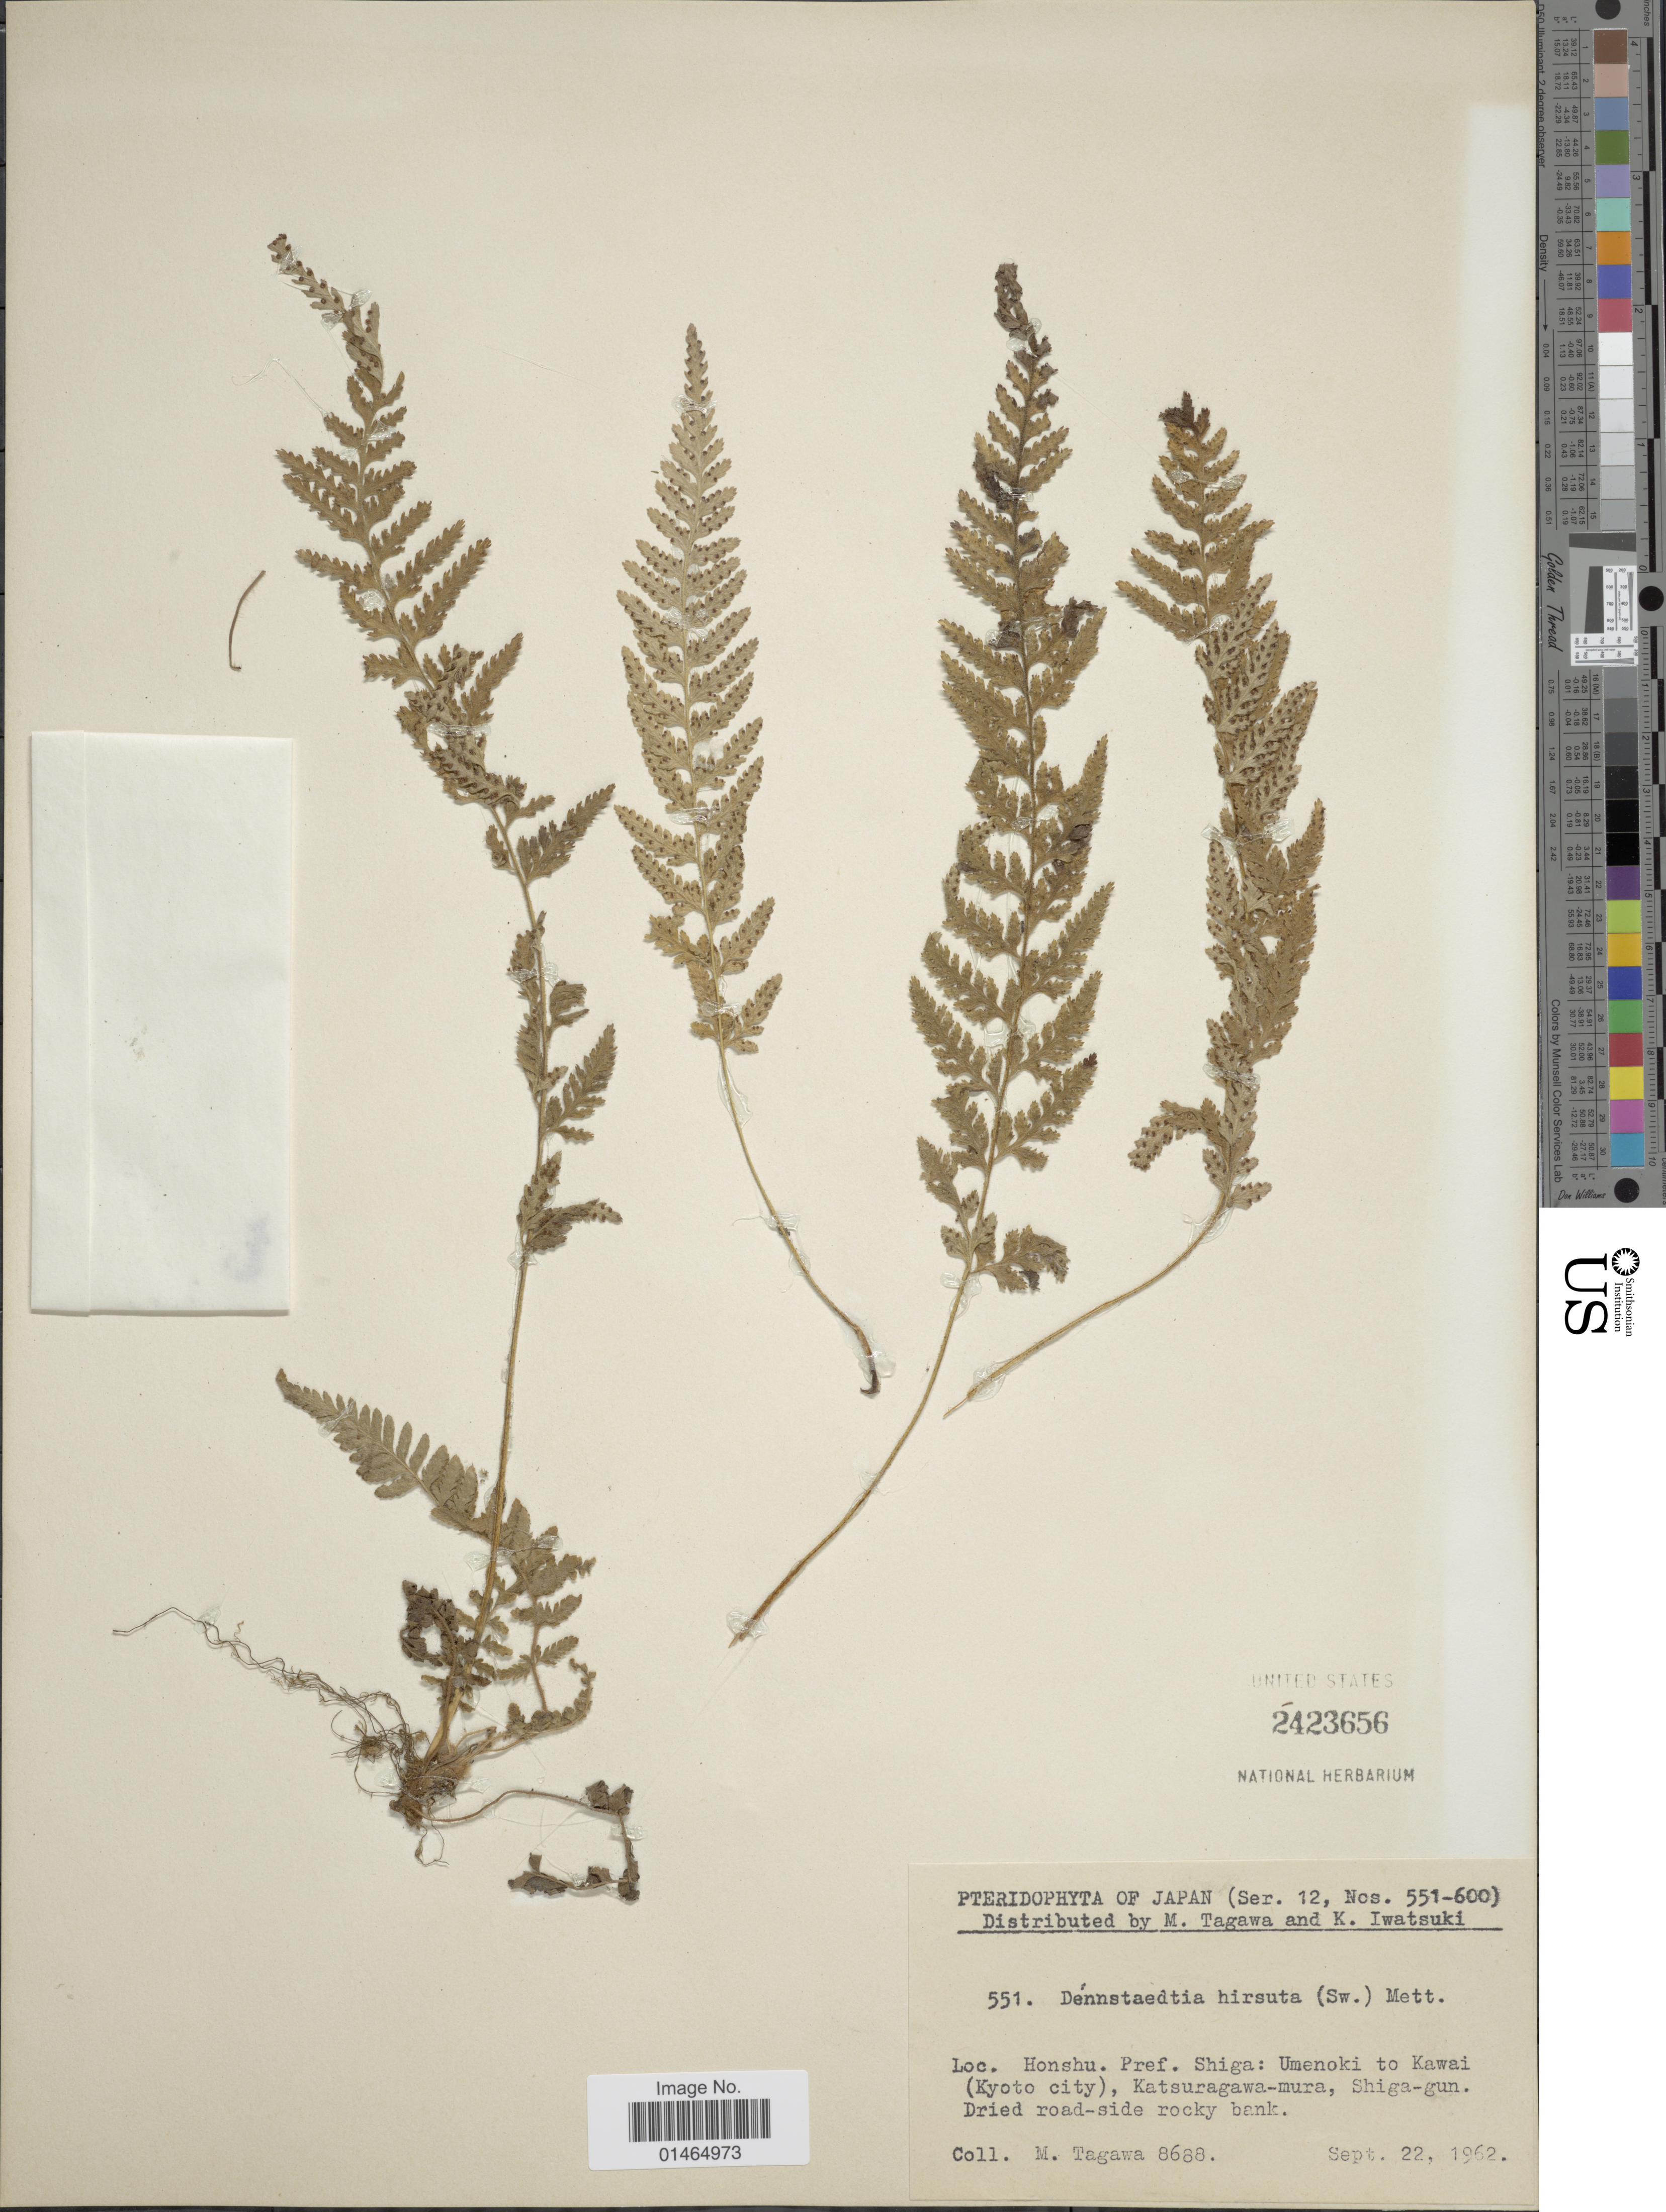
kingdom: Plantae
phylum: Tracheophyta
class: Polypodiopsida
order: Polypodiales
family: Dennstaedtiaceae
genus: Dennstaedtia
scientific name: Dennstaedtia hirsuta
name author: (Sw.) Mett. ex Miq.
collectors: M. Tagawa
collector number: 8688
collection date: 1962-09-22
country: Japan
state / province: Siga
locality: Honshu. Pref. Shiga: Umenoki to Kawai (Kyoto city), Katsuragawa-mura, Shiga-gun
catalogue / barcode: US 2423656